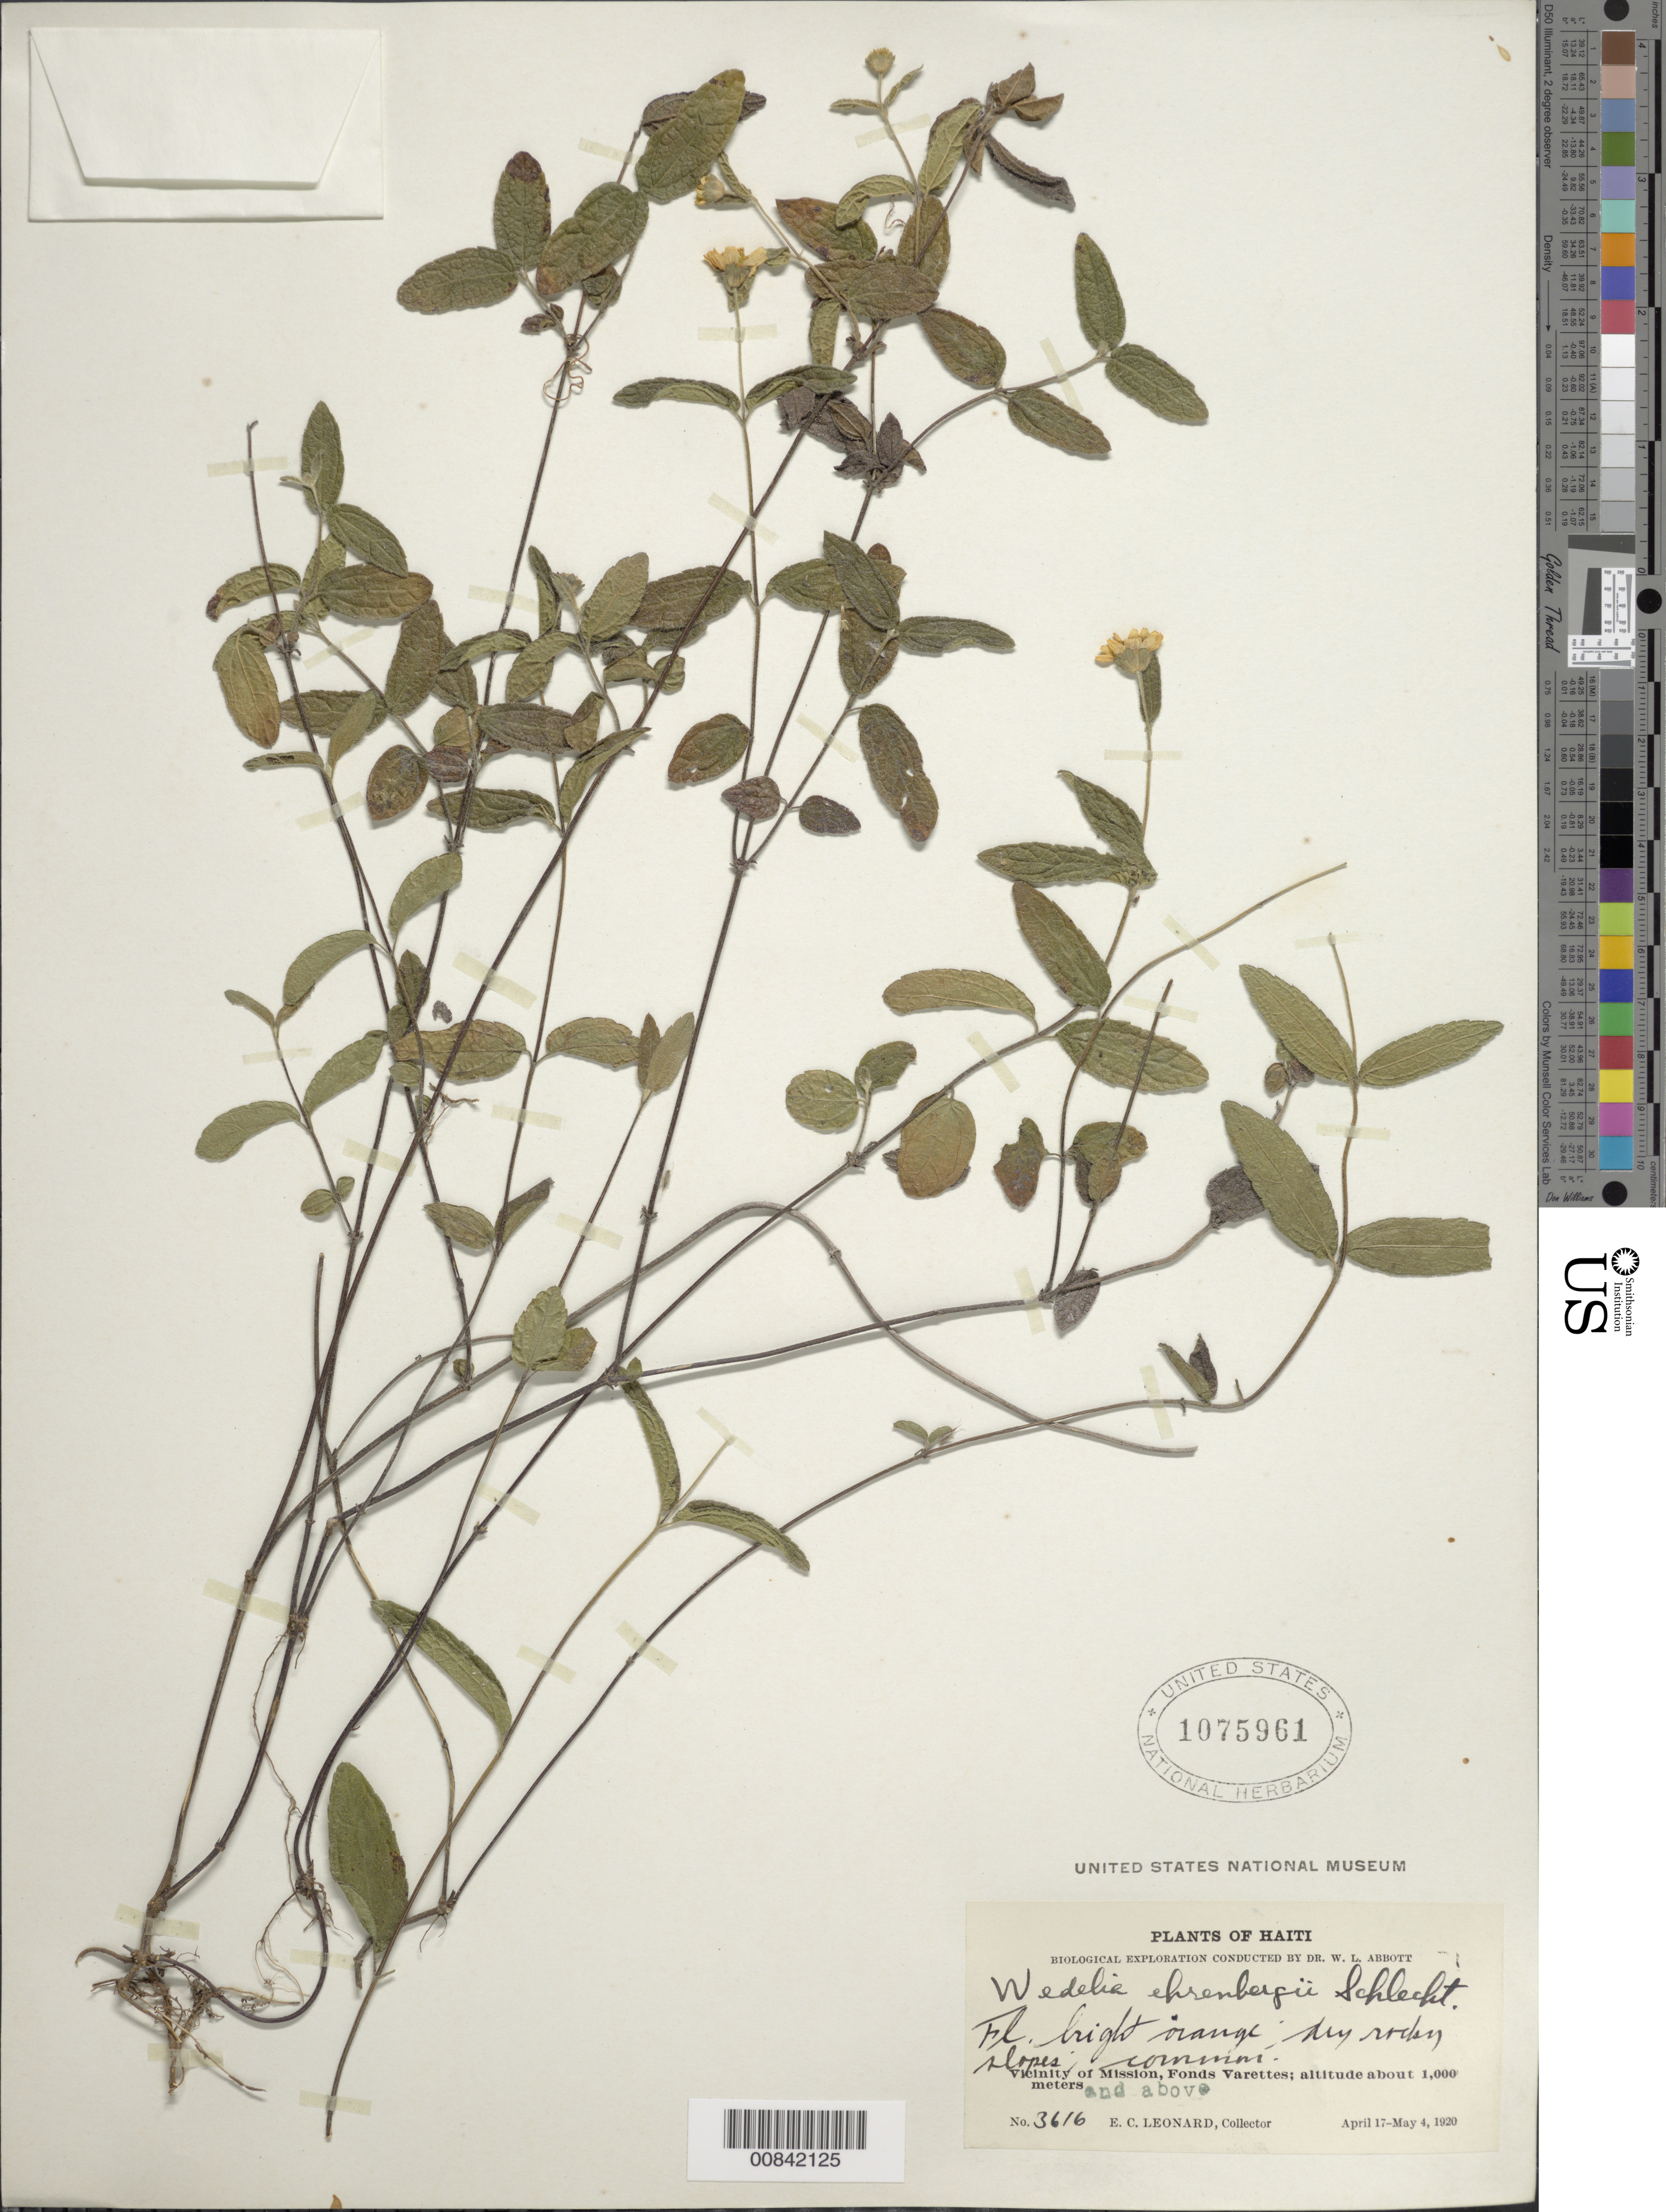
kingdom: Plantae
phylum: Tracheophyta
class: Magnoliopsida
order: Asterales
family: Asteraceae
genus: Wedelia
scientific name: Wedelia ehrenbergii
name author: Less.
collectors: E. C. Leonard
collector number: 3616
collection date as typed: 17 Apr 1920 to 04 May 1920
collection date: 1920-04-17/1920-05-04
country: Haiti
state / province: Ouest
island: Hispaniola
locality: Vicinity of Mission, Fond Verrettes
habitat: Dry rocky slopes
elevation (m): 1000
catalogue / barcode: US 1075961